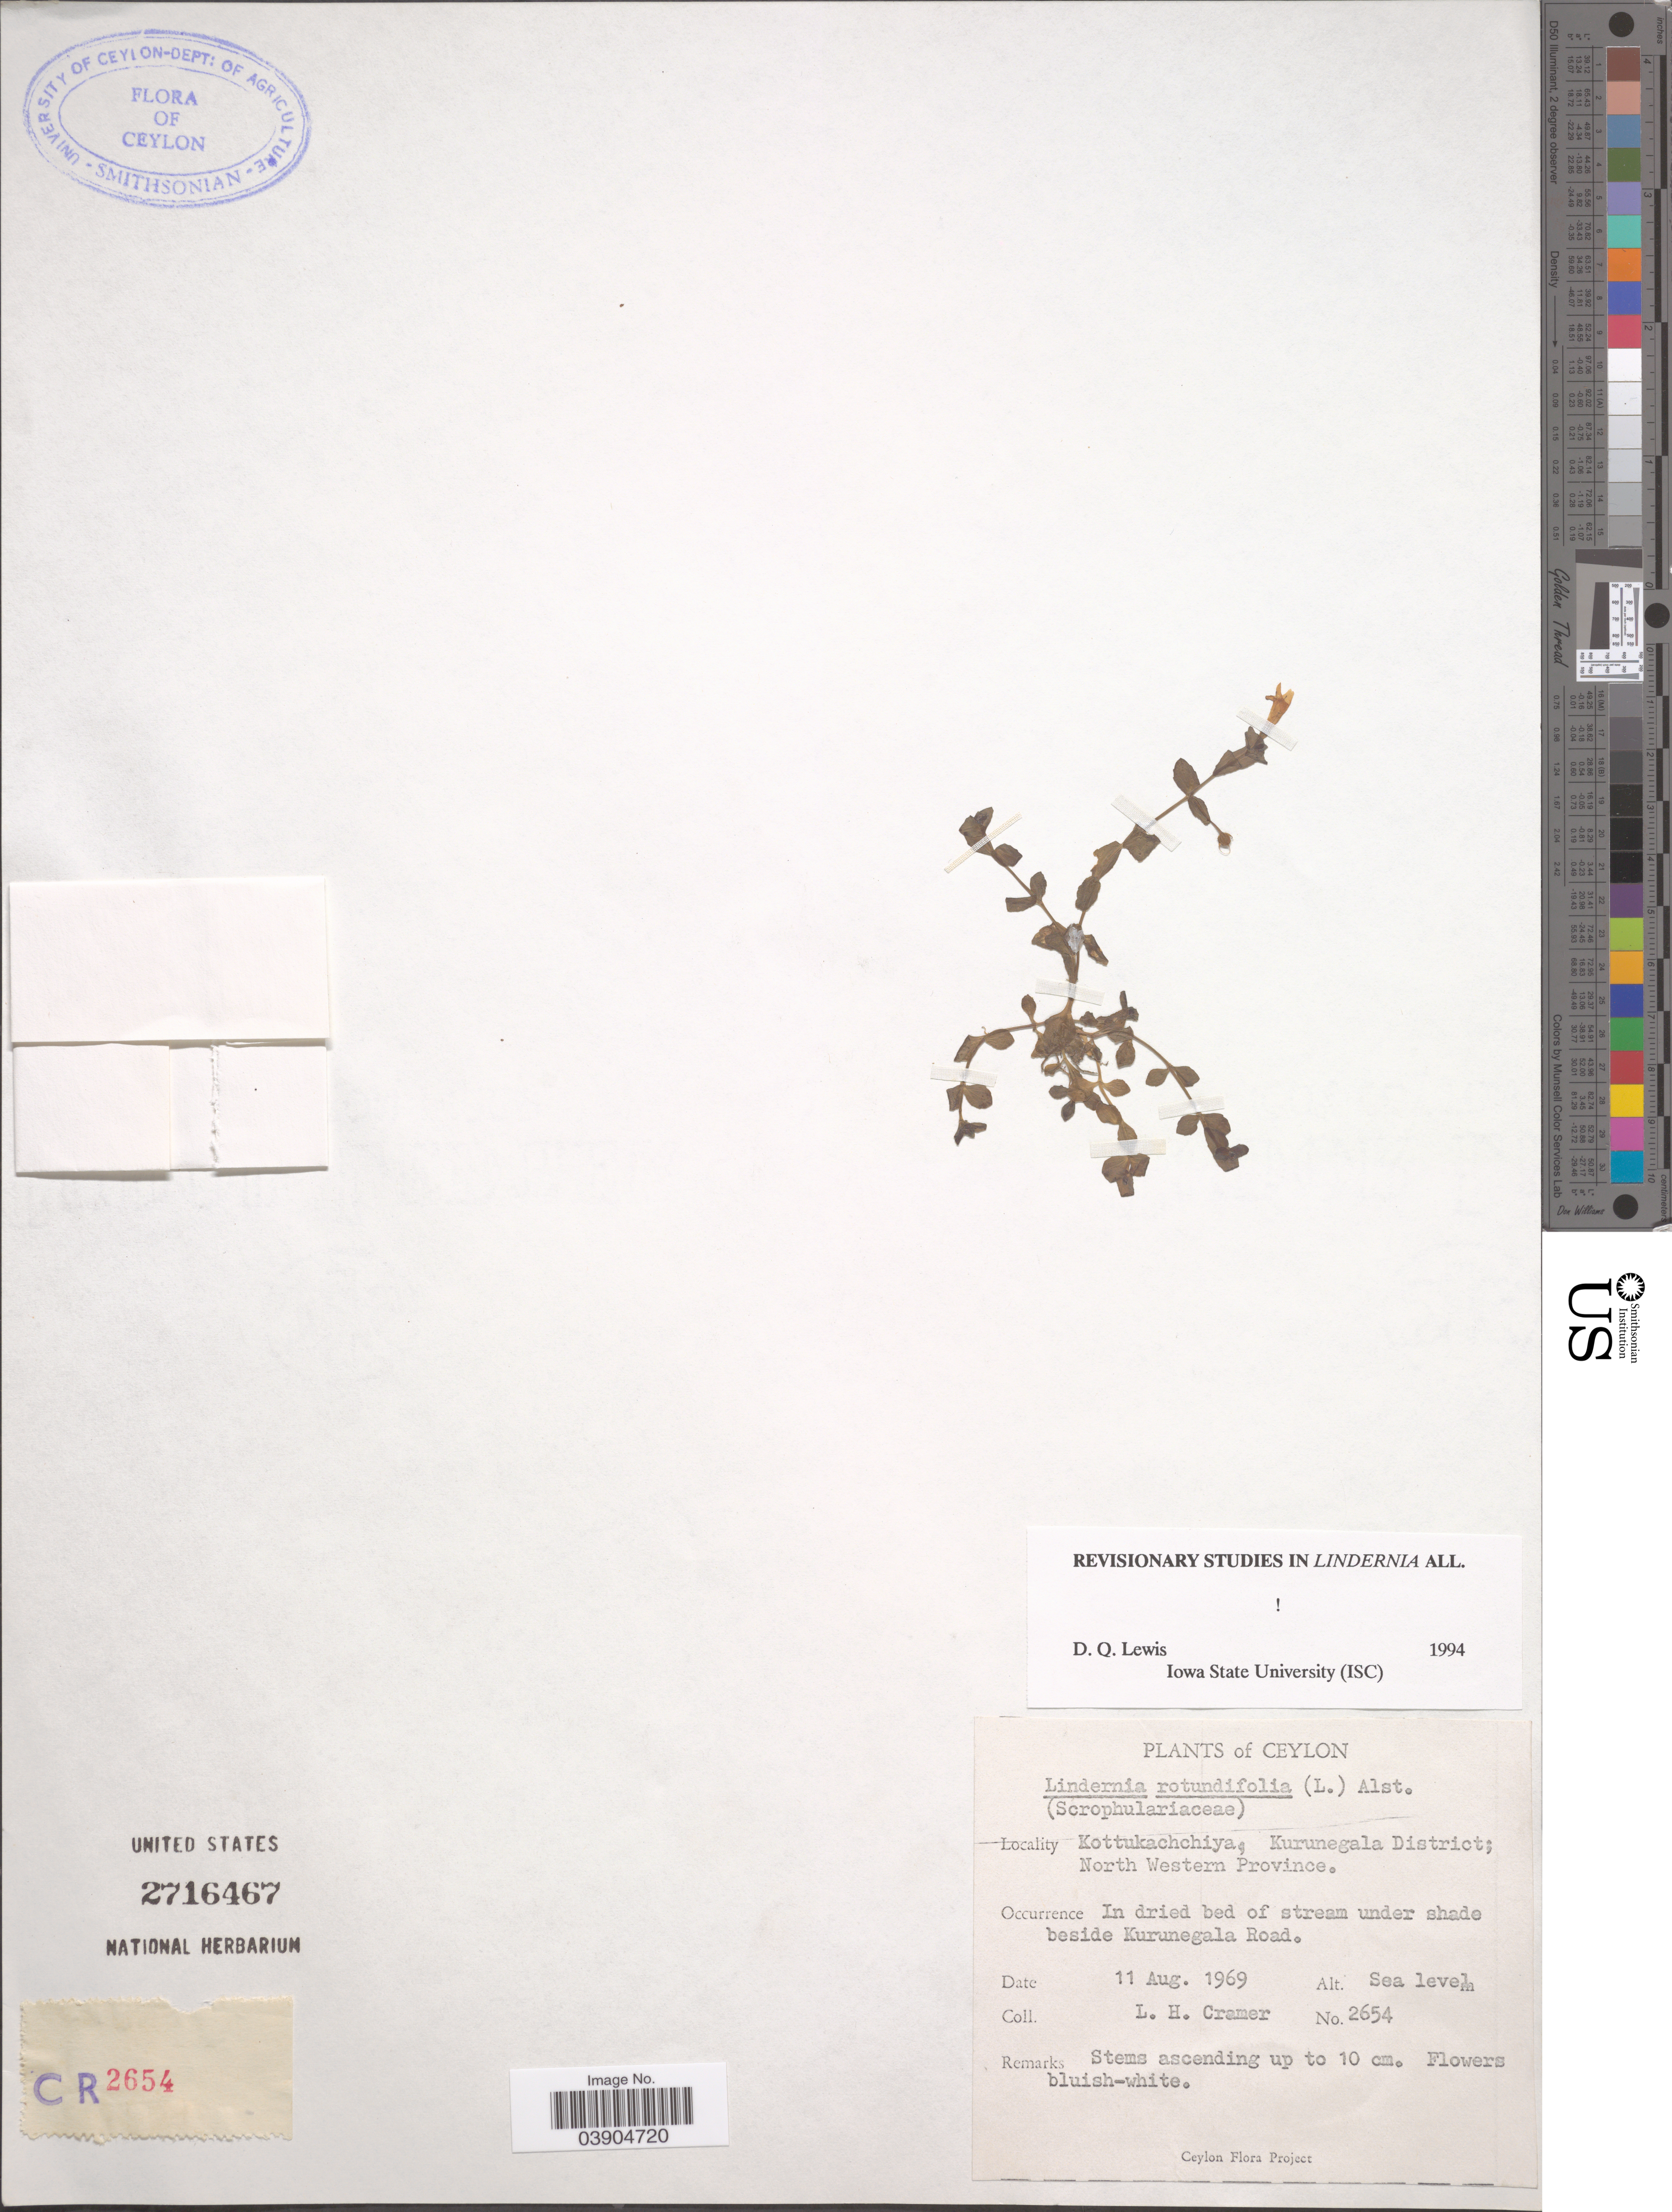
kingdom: Plantae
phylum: Tracheophyta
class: Magnoliopsida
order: Lamiales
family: Linderniaceae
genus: Lindernia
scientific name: Lindernia rotundifolia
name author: (L.) Alston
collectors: L. H. Cramer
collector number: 2654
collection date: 1969-08-11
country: Sri Lanka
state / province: North Western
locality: Ceylon. Kottukachchiya, Kurunegala District. Beside Kurunegala Road.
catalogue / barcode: US 2716467